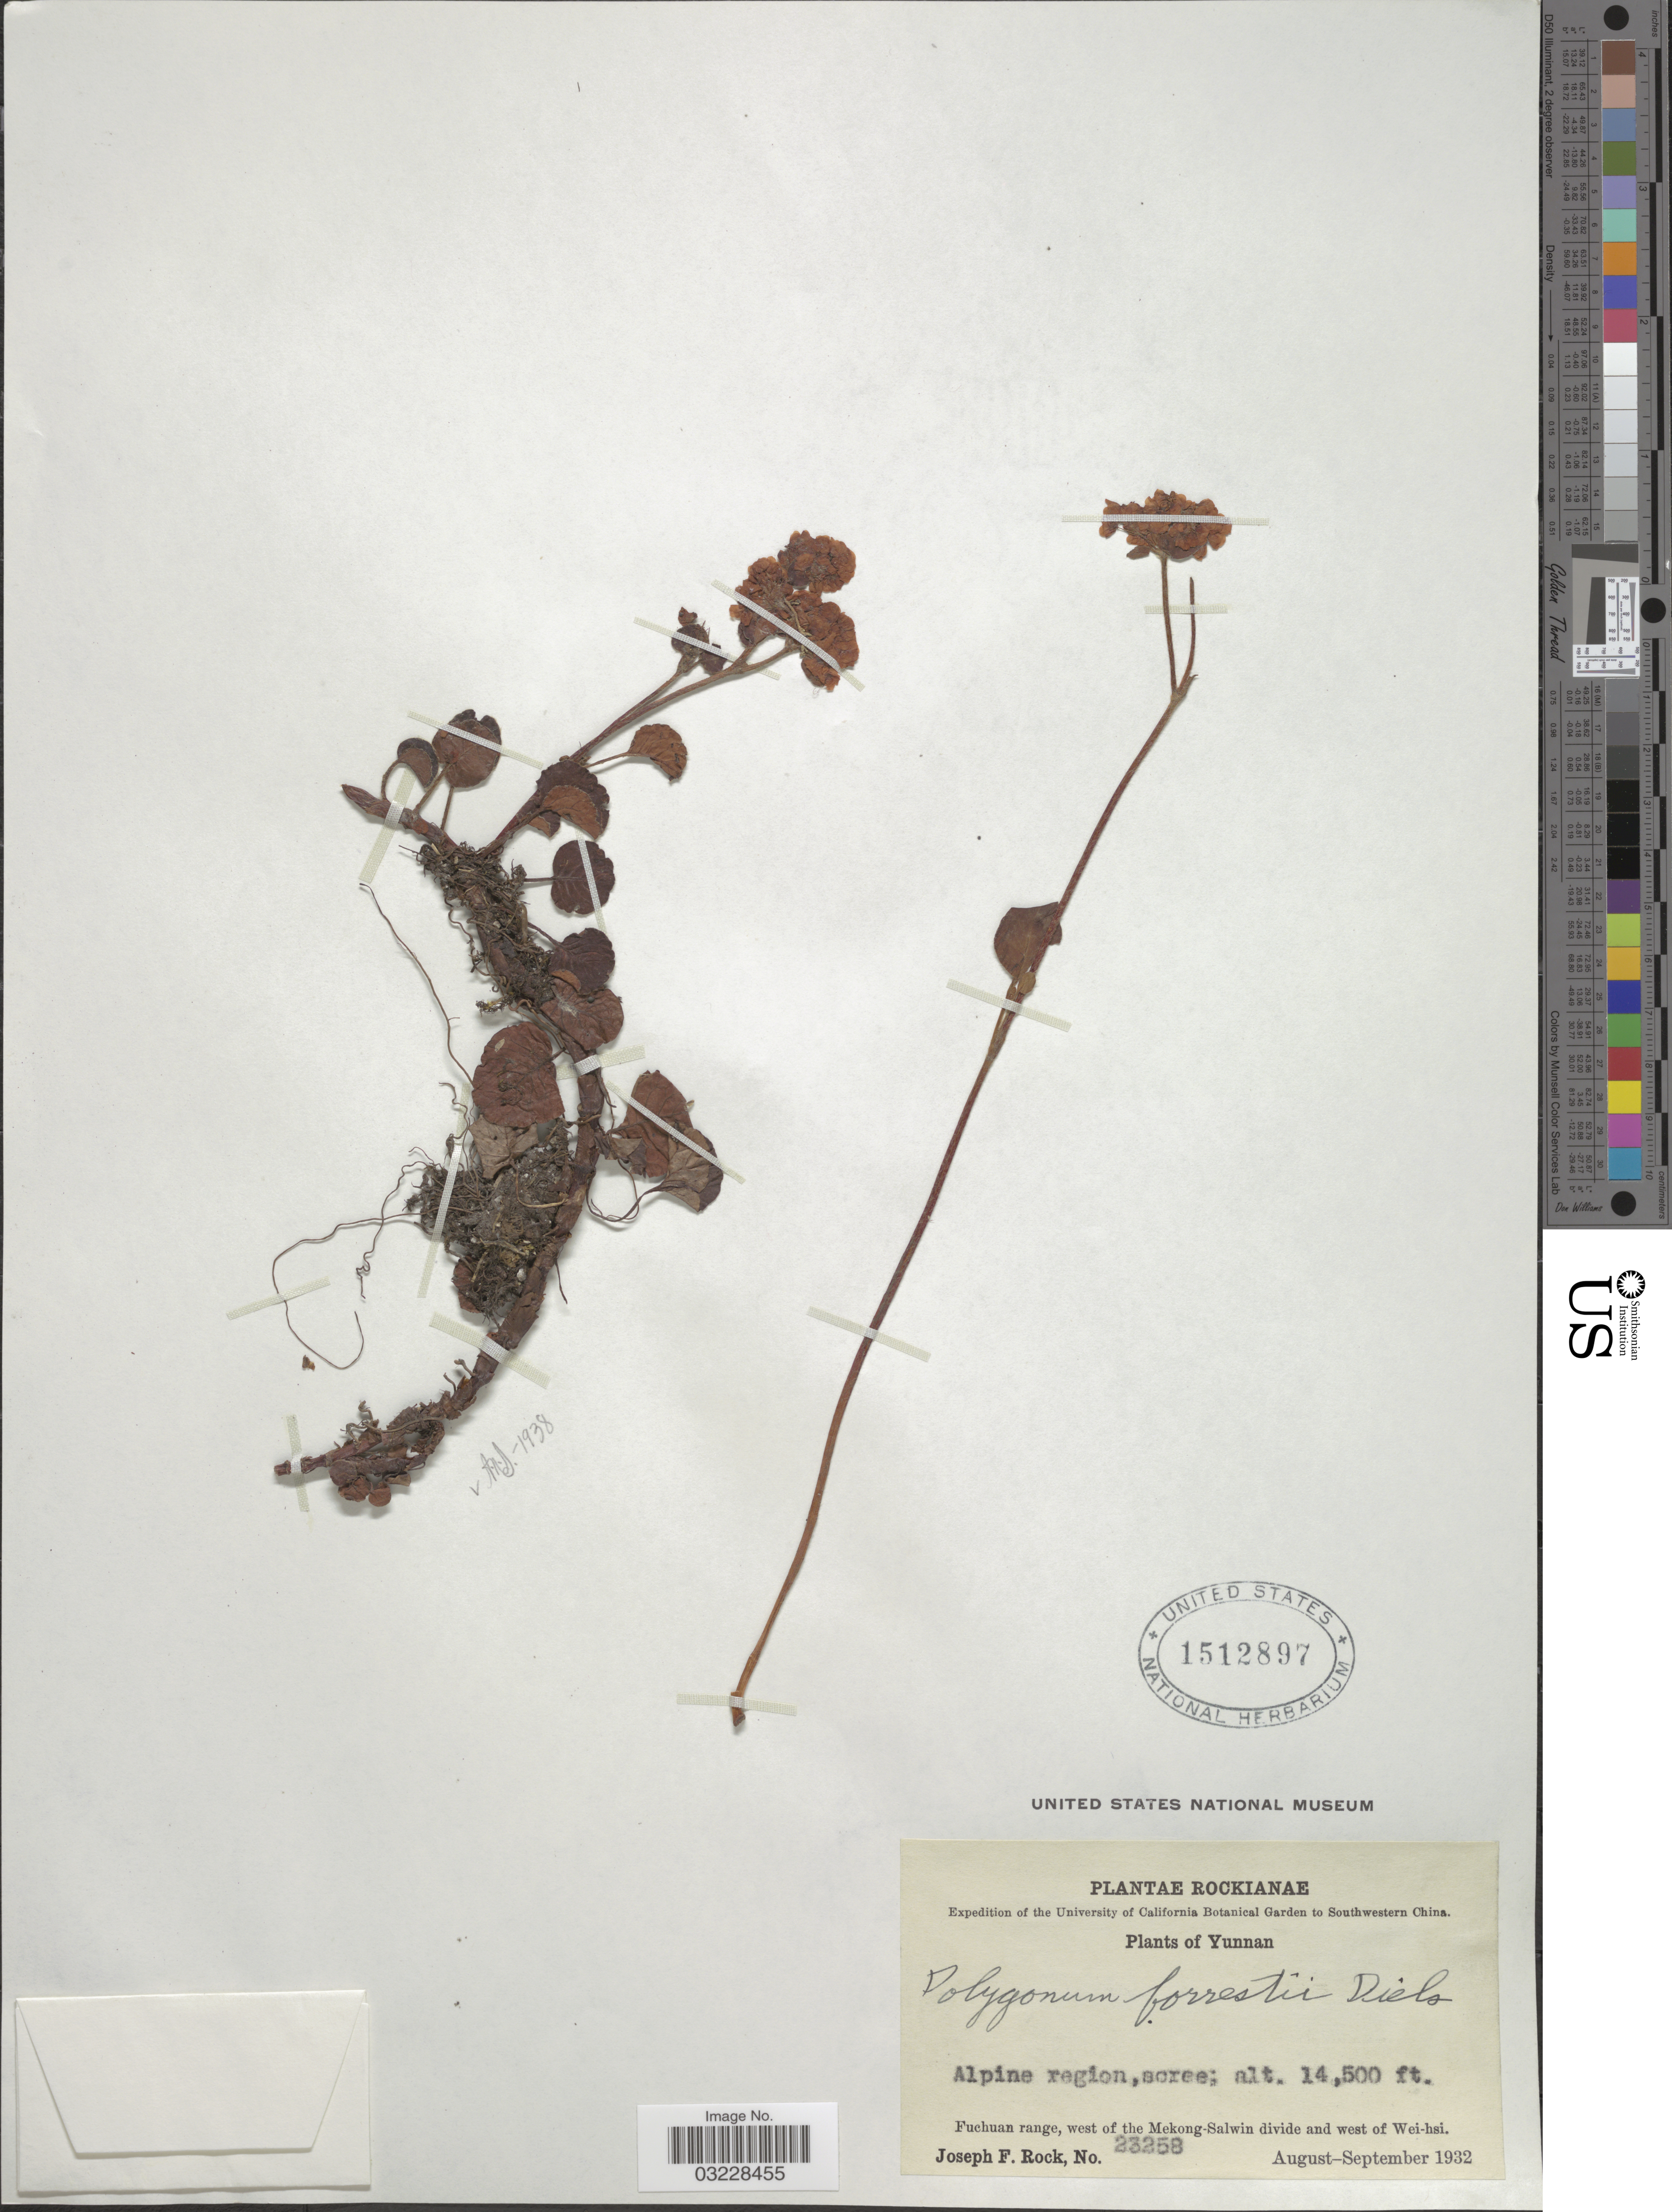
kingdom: Plantae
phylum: Tracheophyta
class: Magnoliopsida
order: Caryophyllales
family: Polygonaceae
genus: Koenigia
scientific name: Koenigia forrestii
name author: (Diels) T.M. Schust. & Měsíček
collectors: J. F. Rock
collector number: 23258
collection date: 1932-08/1932-09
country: China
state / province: Yunnan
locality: Southwestern China. Alpine region. Fuchuan range, west of the Mekong-Salwin divide and west of Wei-hsi.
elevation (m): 4420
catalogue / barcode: US 1512897